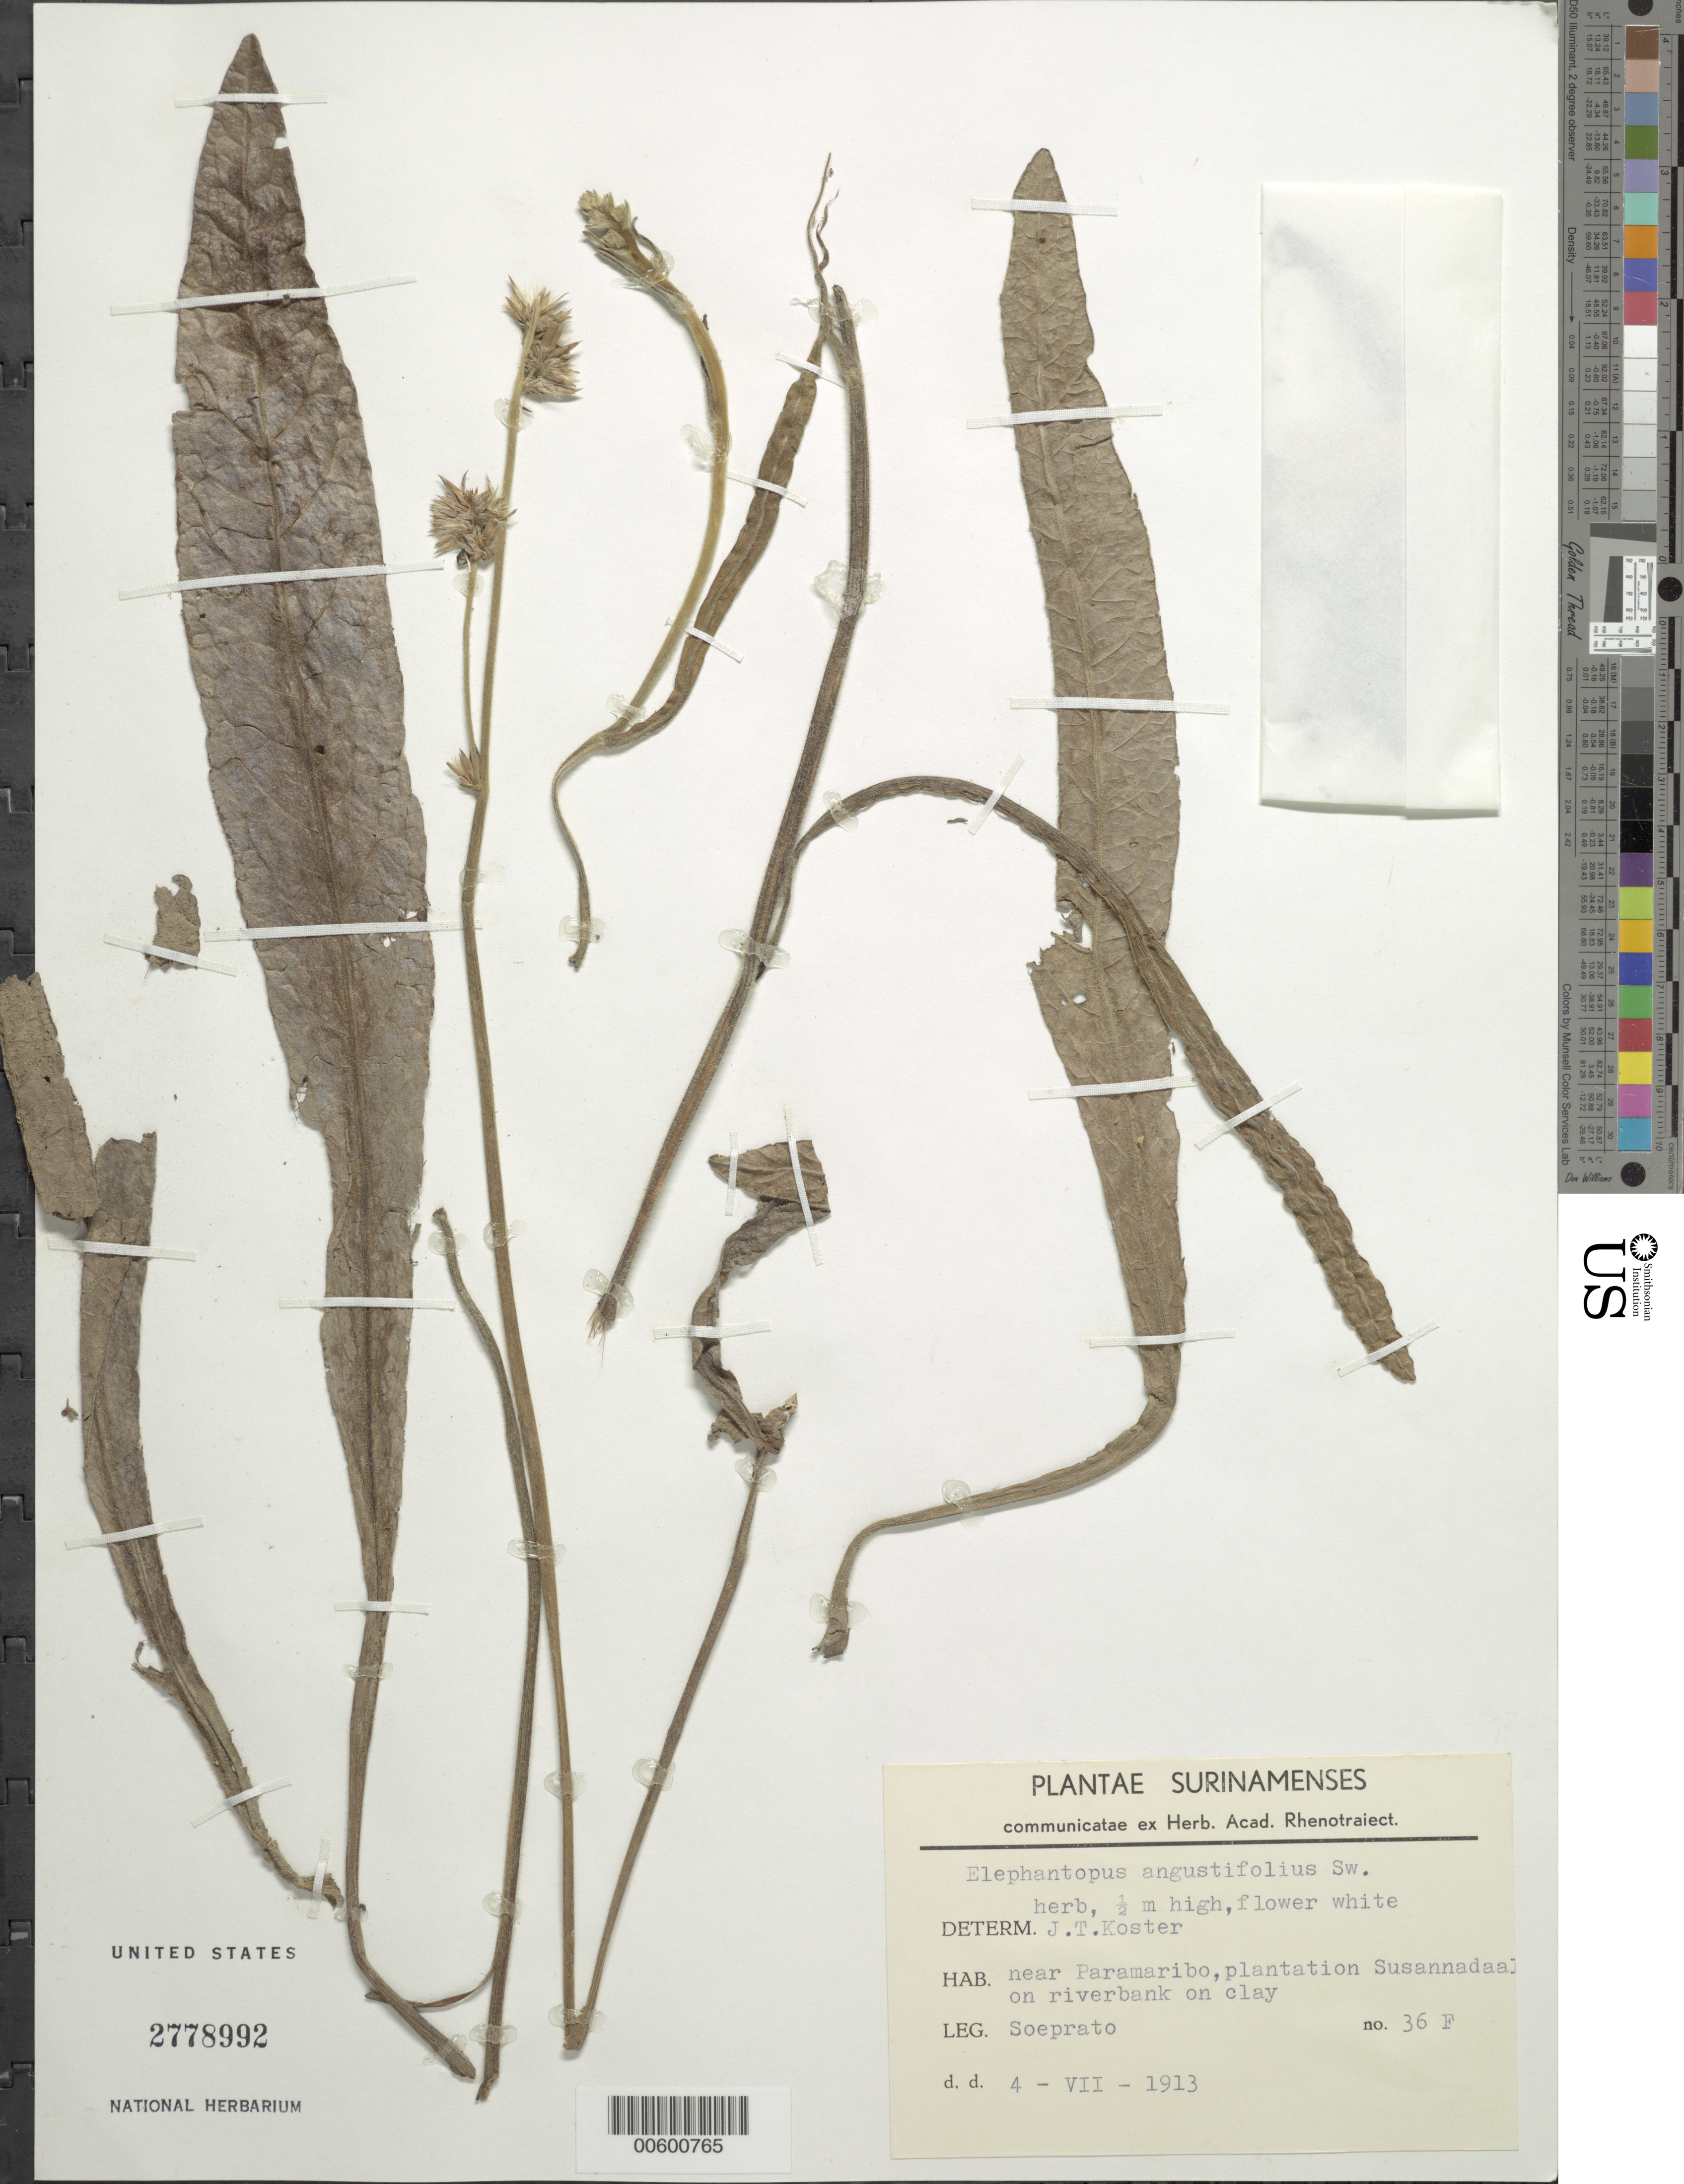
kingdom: Plantae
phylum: Tracheophyta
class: Magnoliopsida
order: Asterales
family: Asteraceae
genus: Orthopappus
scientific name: Orthopappus angustifolius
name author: (Sw.) Gleason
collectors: -. Soeprato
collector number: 36 F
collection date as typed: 4-Jul-13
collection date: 1913-07-04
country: Suriname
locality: Paramaribo, Susannadaal Plantation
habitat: Riverbank on clay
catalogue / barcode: US 2778992